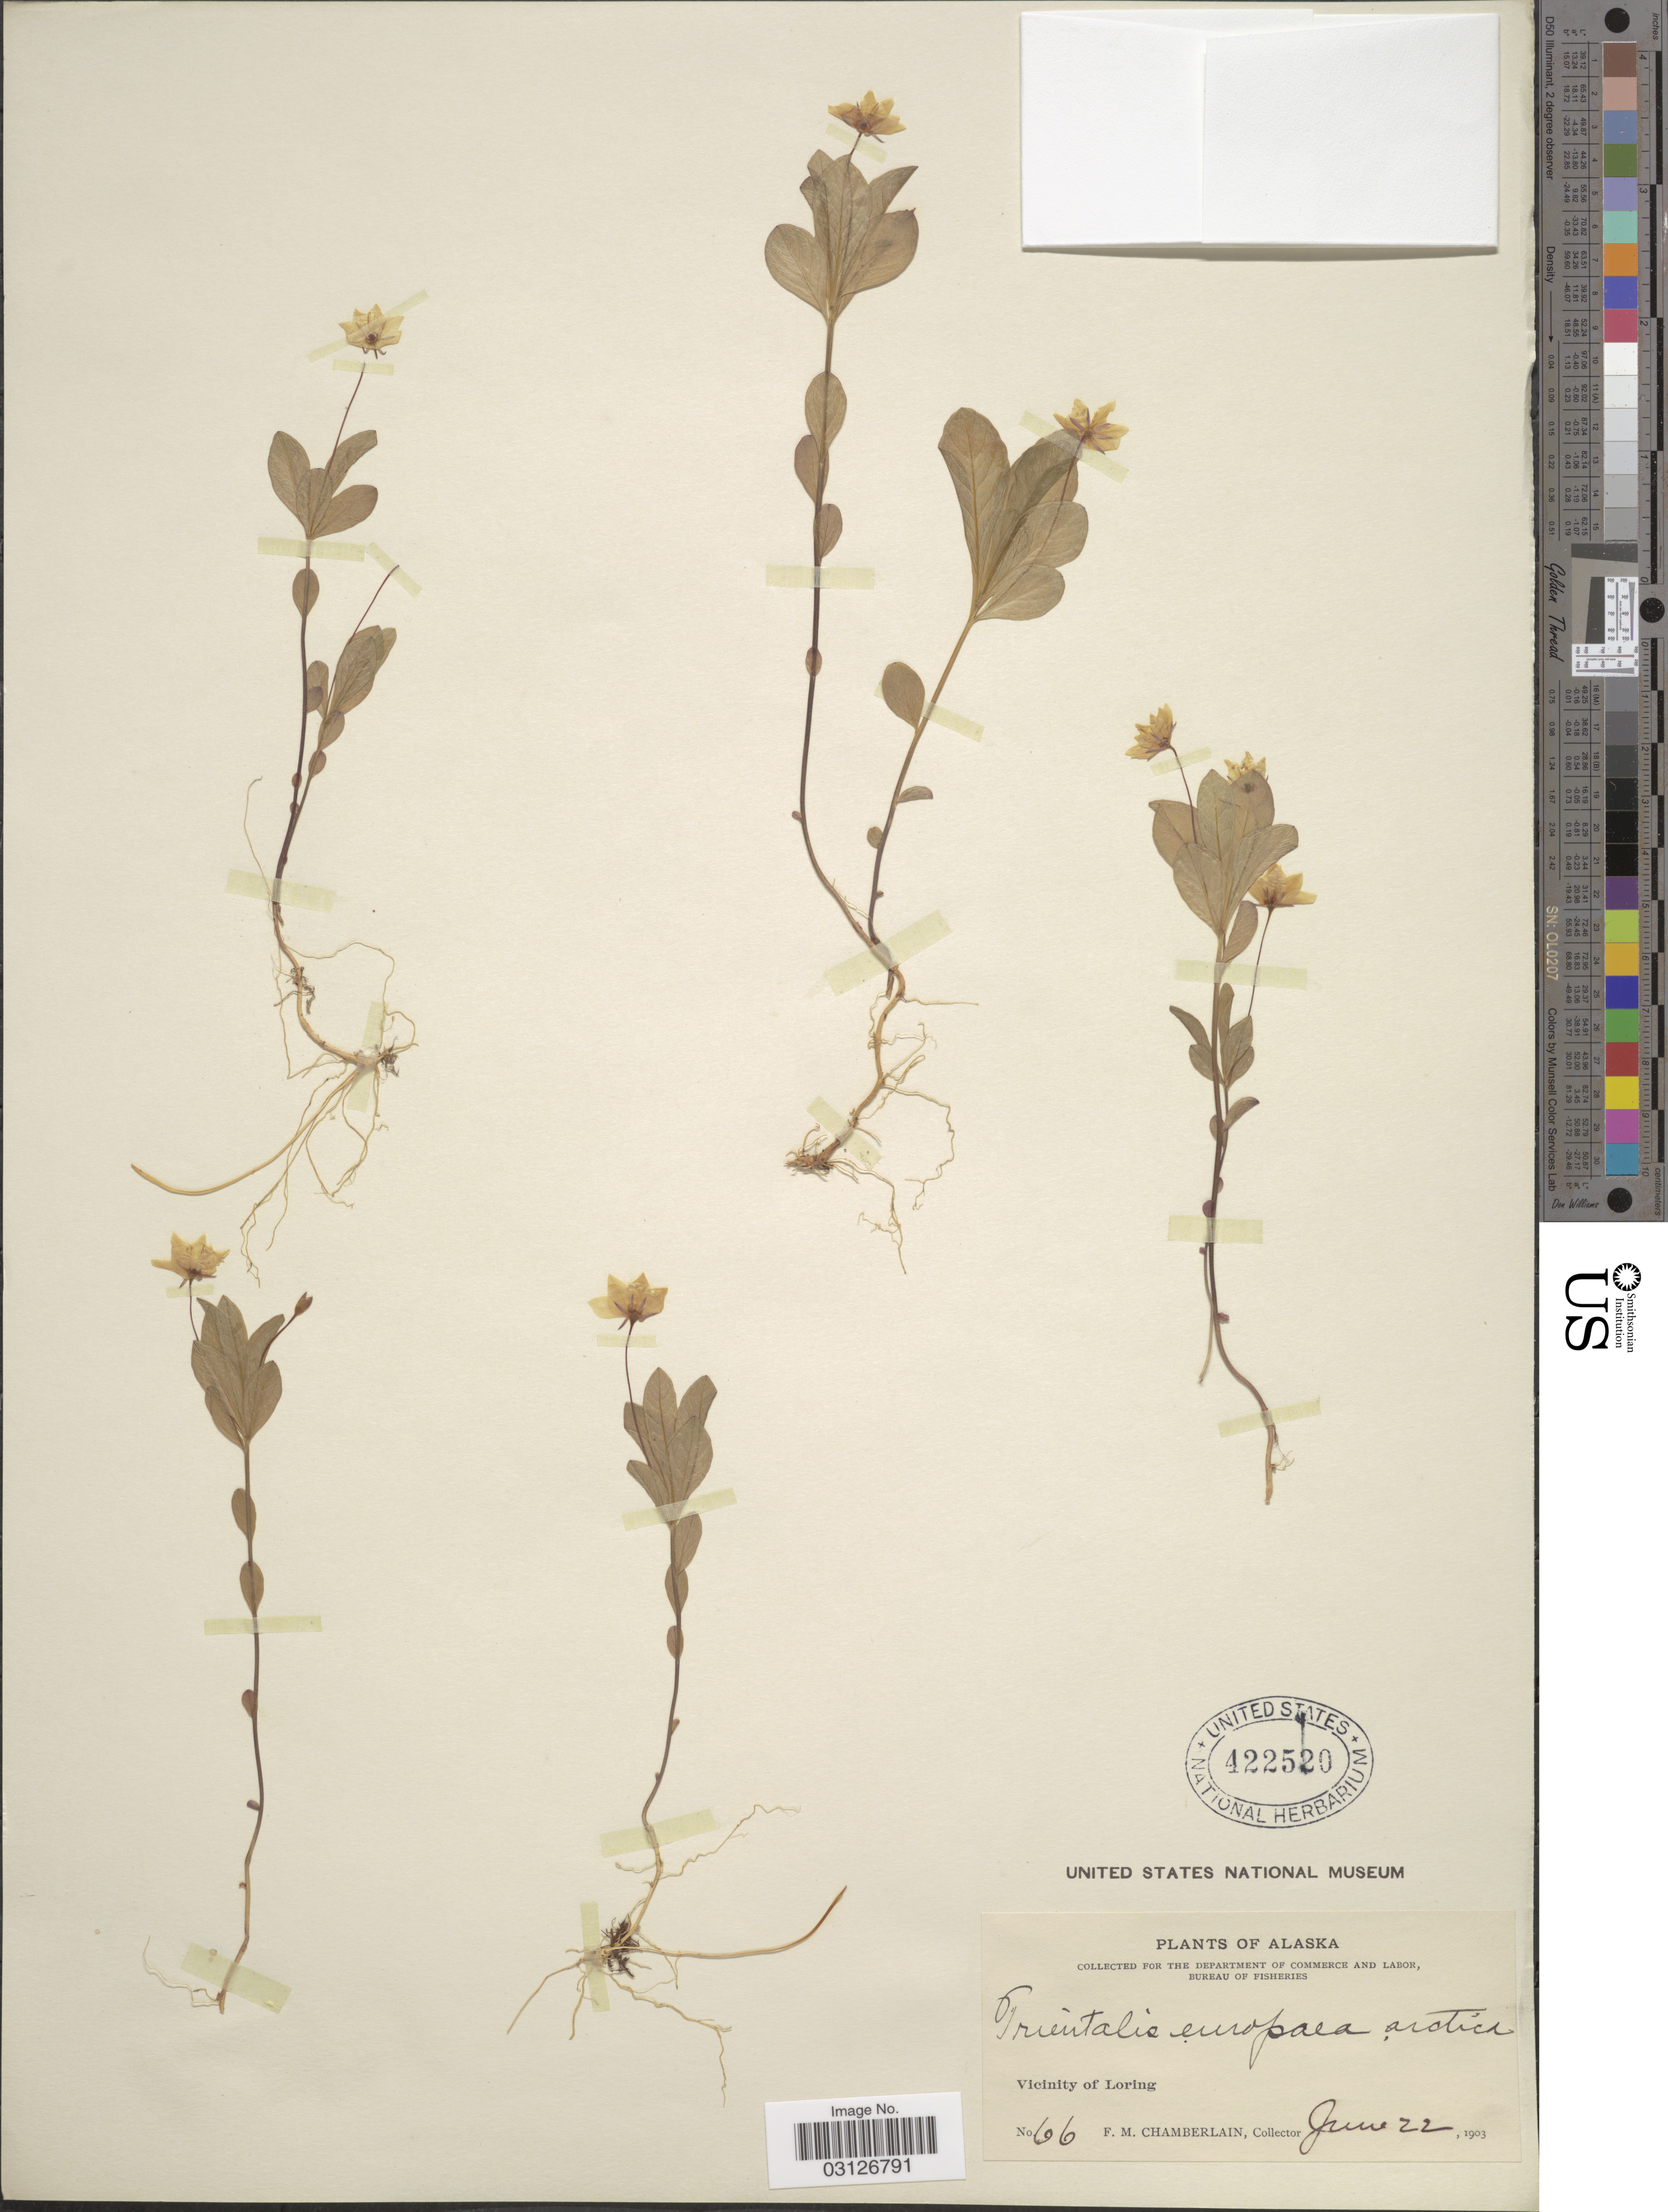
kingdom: Plantae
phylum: Tracheophyta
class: Magnoliopsida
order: Ericales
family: Primulaceae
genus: Trientalis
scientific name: Trientalis europaea subsp. arctica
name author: (Fisch. ex Hook.) Hultén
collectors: F. Chamberlain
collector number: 66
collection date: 1903-06-22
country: United States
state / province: Alaska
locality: Vicinity of Loring.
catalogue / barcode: US 422520